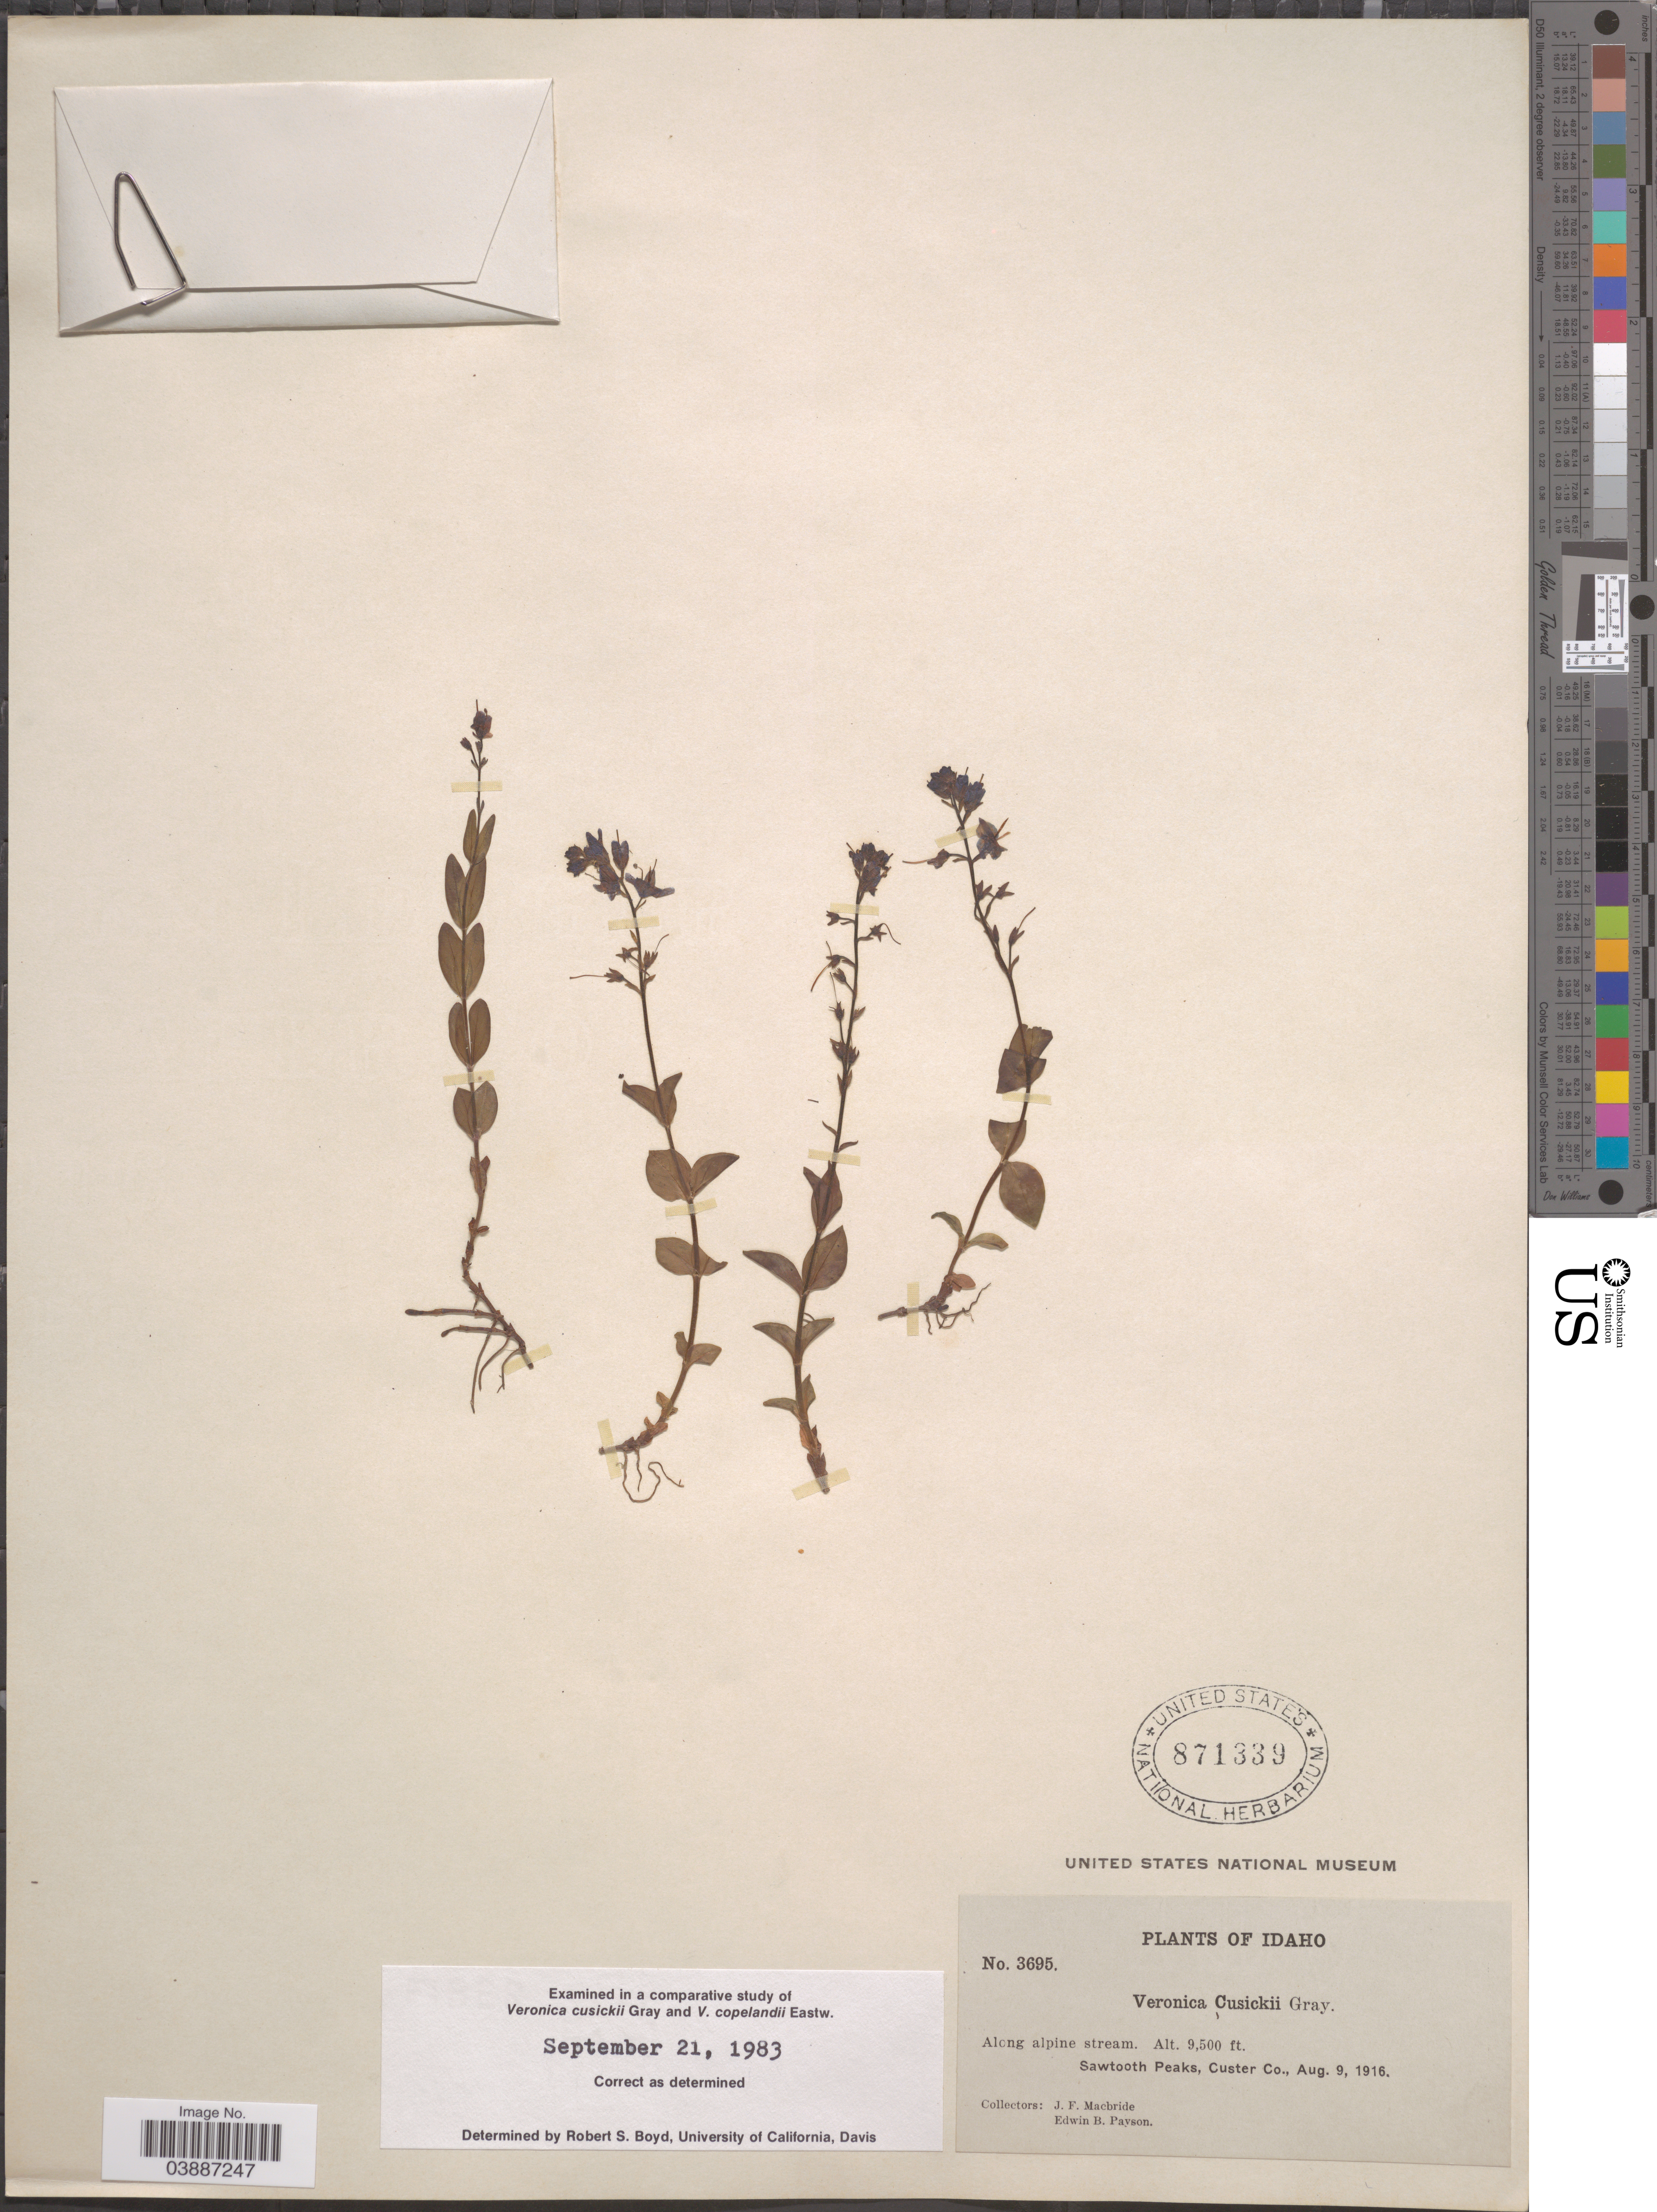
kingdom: Plantae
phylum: Tracheophyta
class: Magnoliopsida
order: Lamiales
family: Plantaginaceae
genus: Veronica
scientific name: Veronica cusickii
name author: A. Gray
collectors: J. F. Macbride & E. B. Payson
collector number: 3695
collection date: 1916-08-09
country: United States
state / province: Idaho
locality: Sawtooth Peaks, Custer Co.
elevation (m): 2896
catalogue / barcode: US 871339